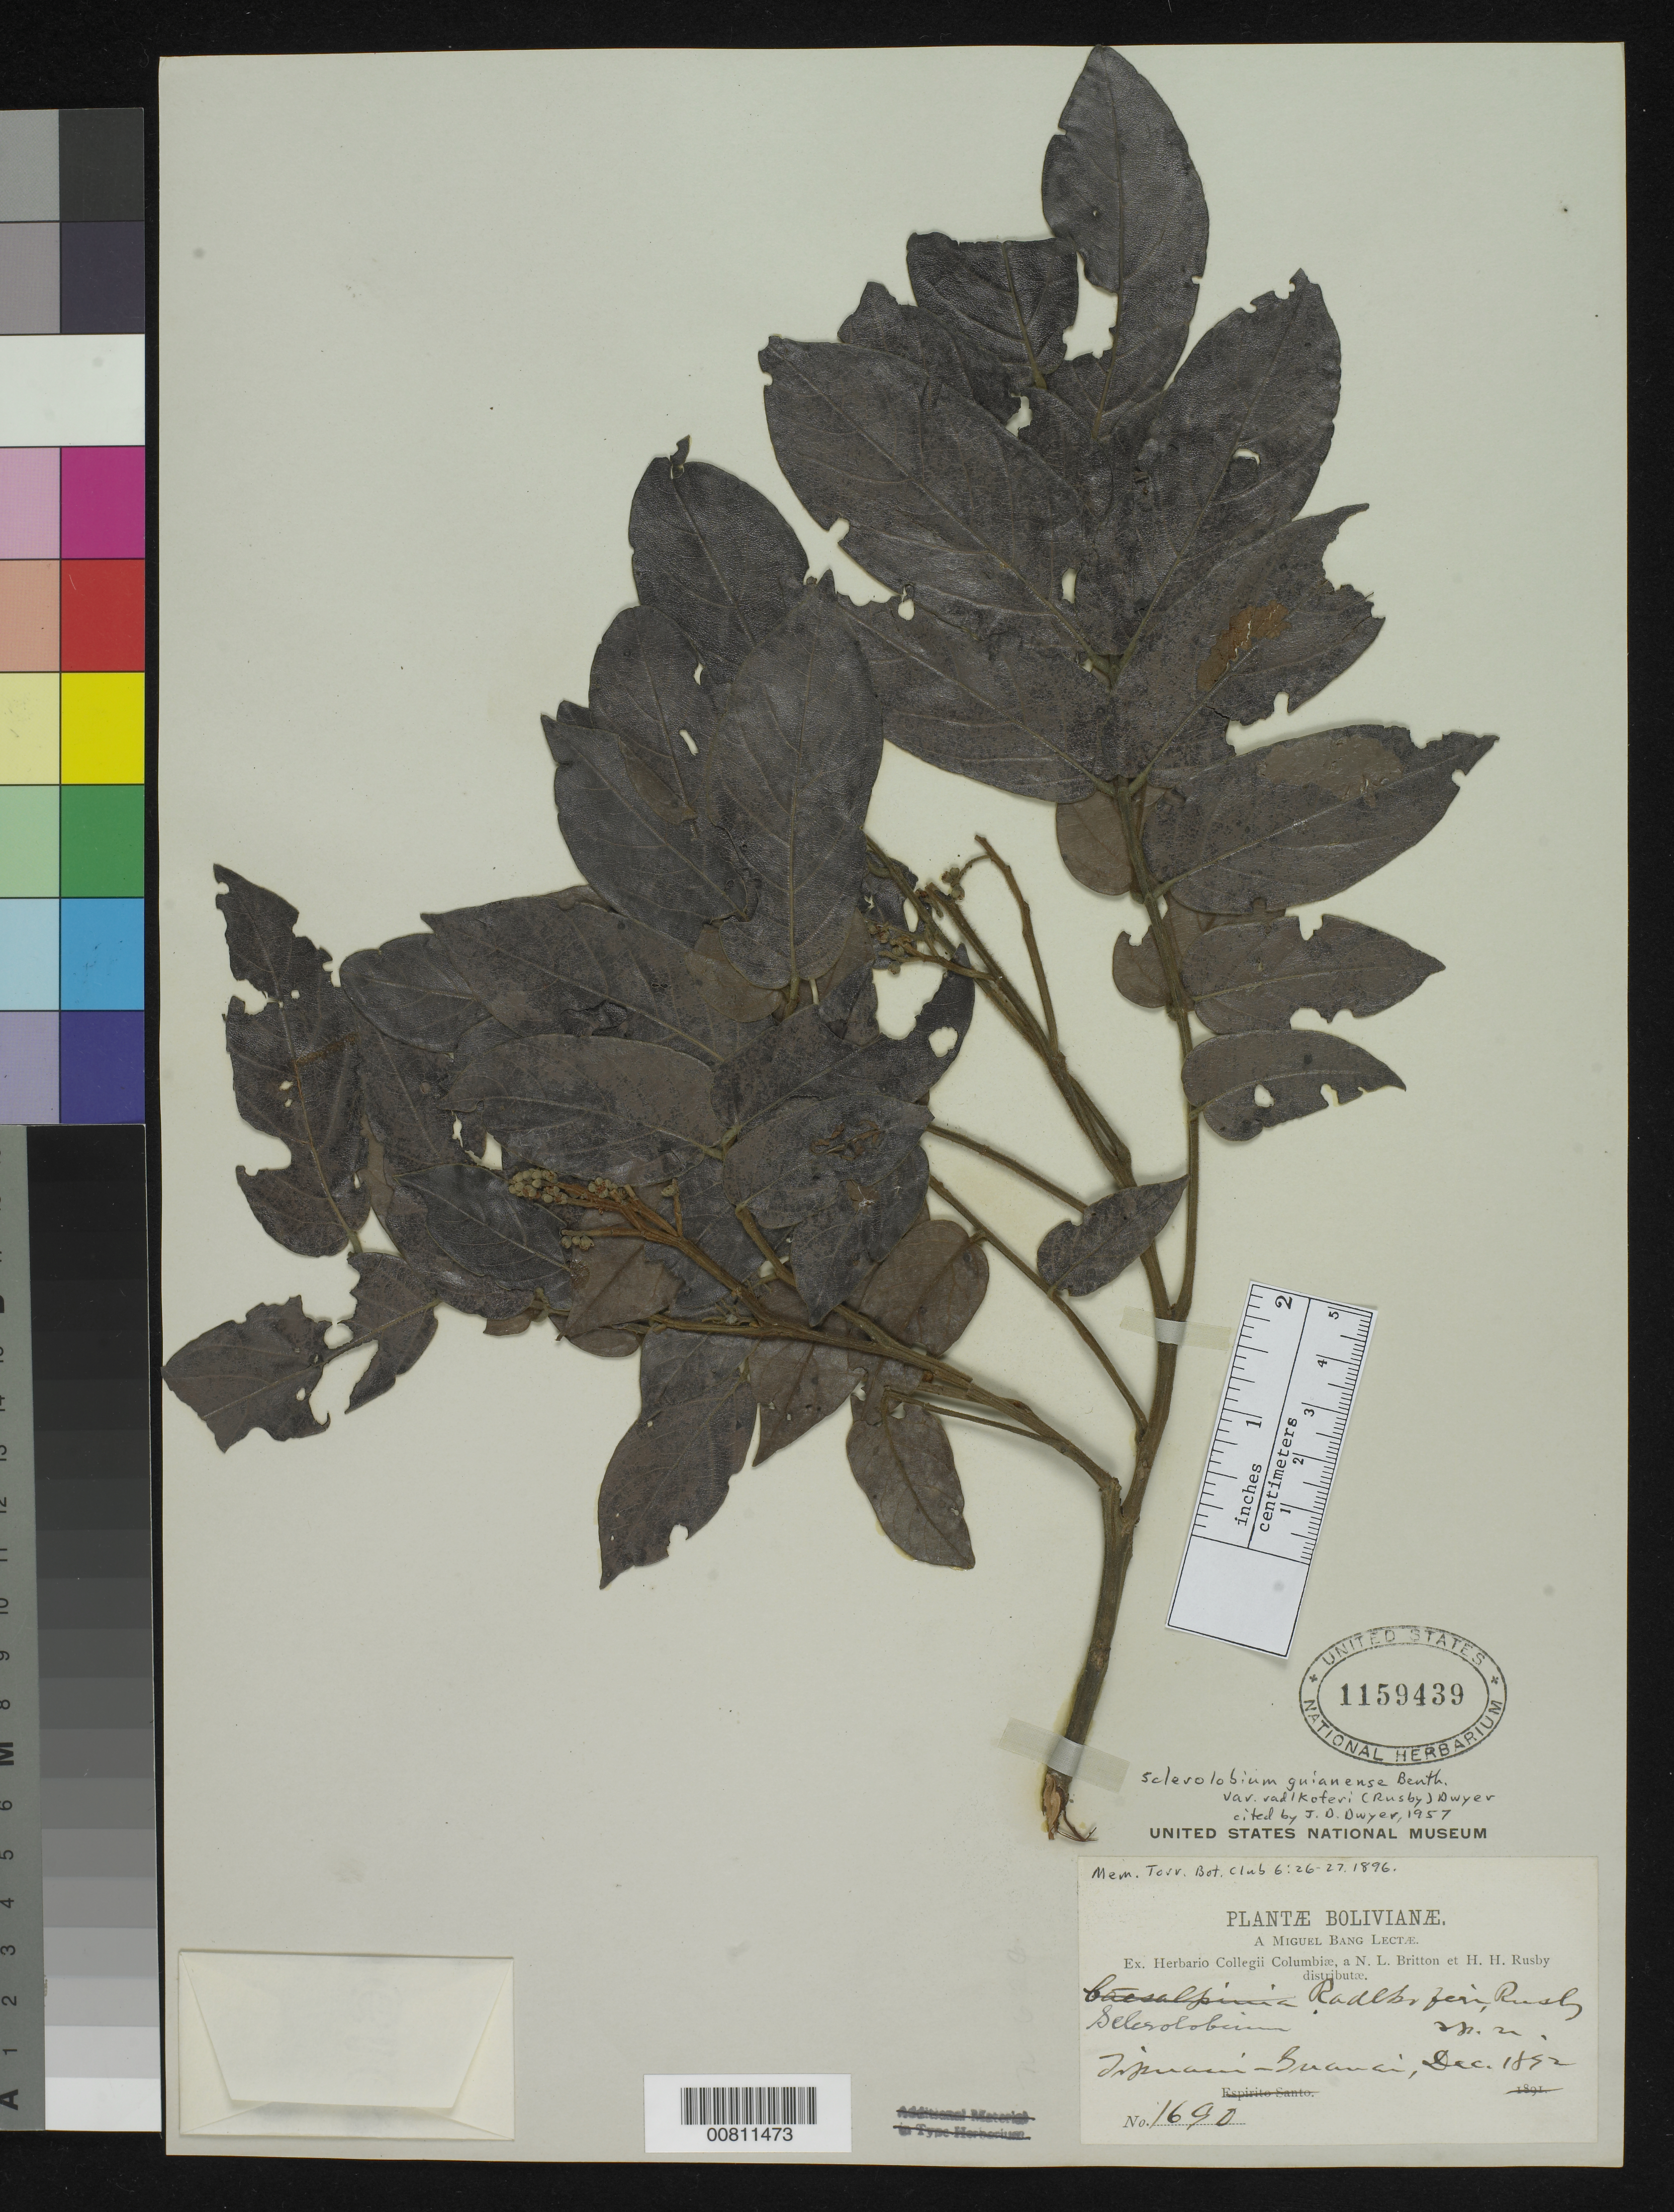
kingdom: Plantae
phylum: Tracheophyta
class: Magnoliopsida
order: Fabales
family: Fabaceae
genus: Sclerolobium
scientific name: Sclerolobium radlokoferi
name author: Rusby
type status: Isotype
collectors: M. Bang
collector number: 1690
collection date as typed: Dec 1892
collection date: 1892-12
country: Bolivia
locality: Between Tipuani and Guanai.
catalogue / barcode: US 1159439